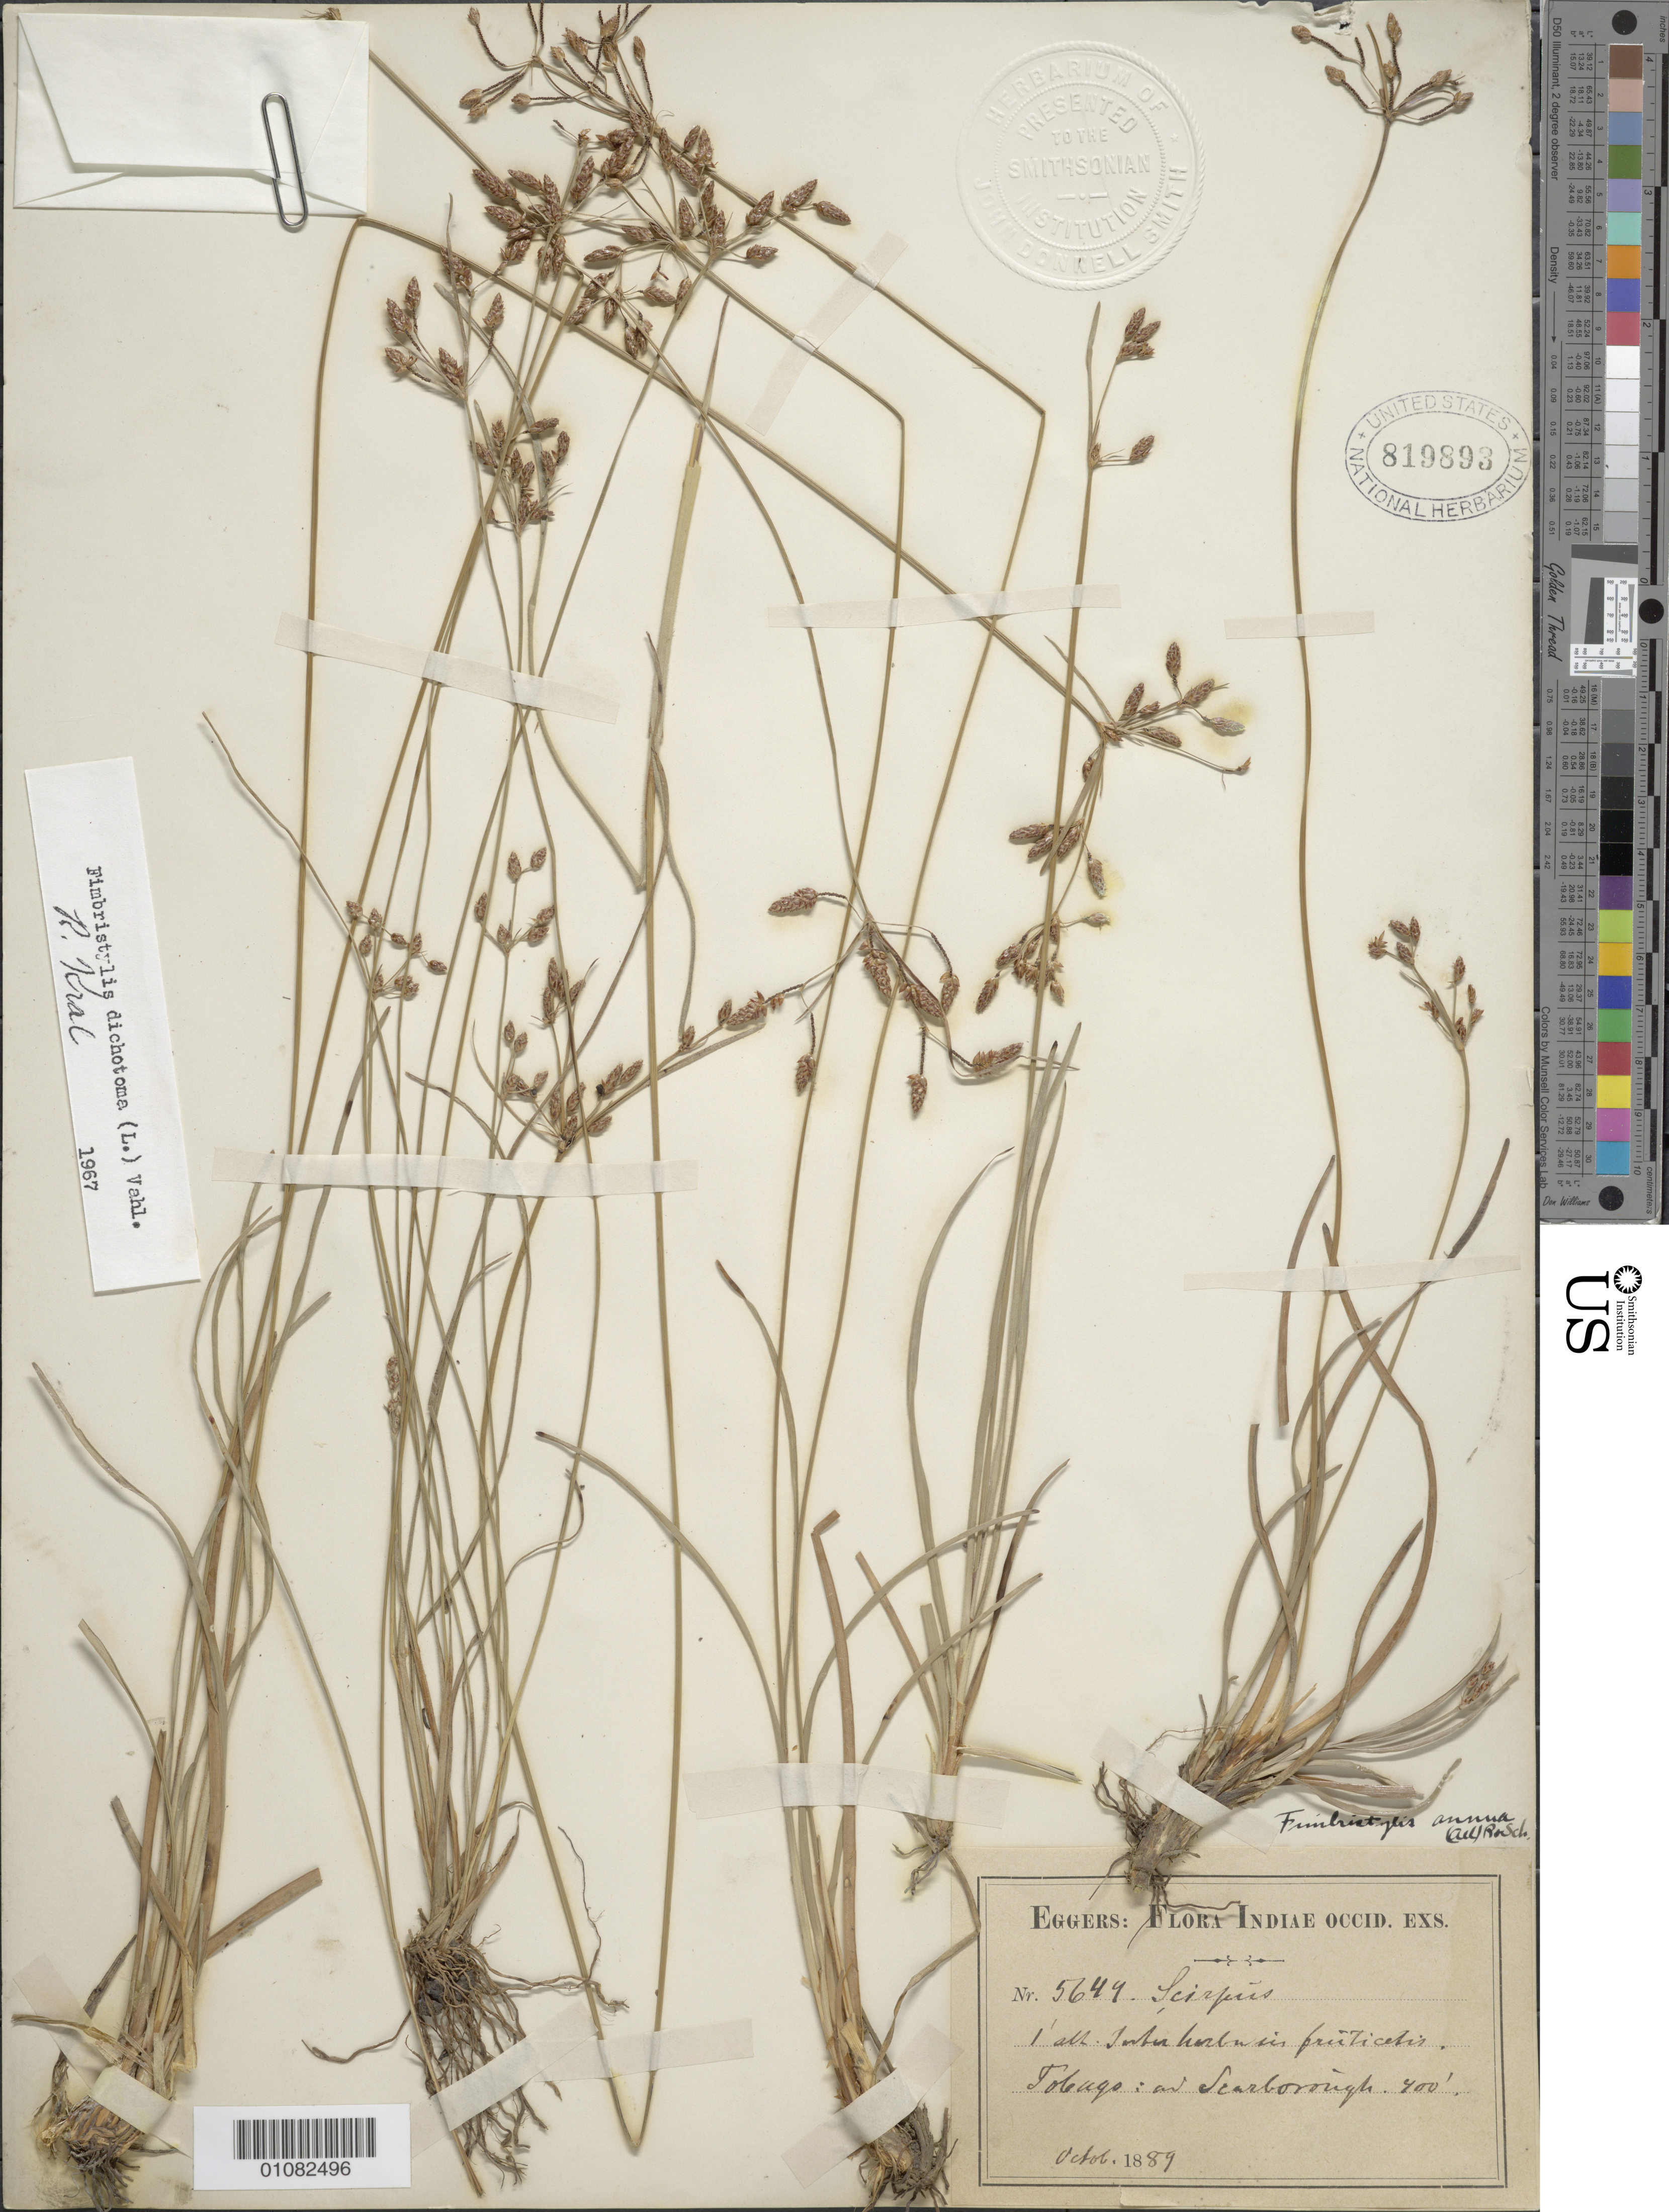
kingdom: Plantae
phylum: Tracheophyta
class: Liliopsida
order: Poales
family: Cyperaceae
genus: Fimbristylis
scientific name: Fimbristylis dichotoma subsp. dichotoma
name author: (L.) Vahl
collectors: H. F. A. von Eggers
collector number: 5644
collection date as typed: Oct 1889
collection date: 1889-10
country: Trinidad and Tobago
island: Tobago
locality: Scarborough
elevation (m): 122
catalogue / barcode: US 819893